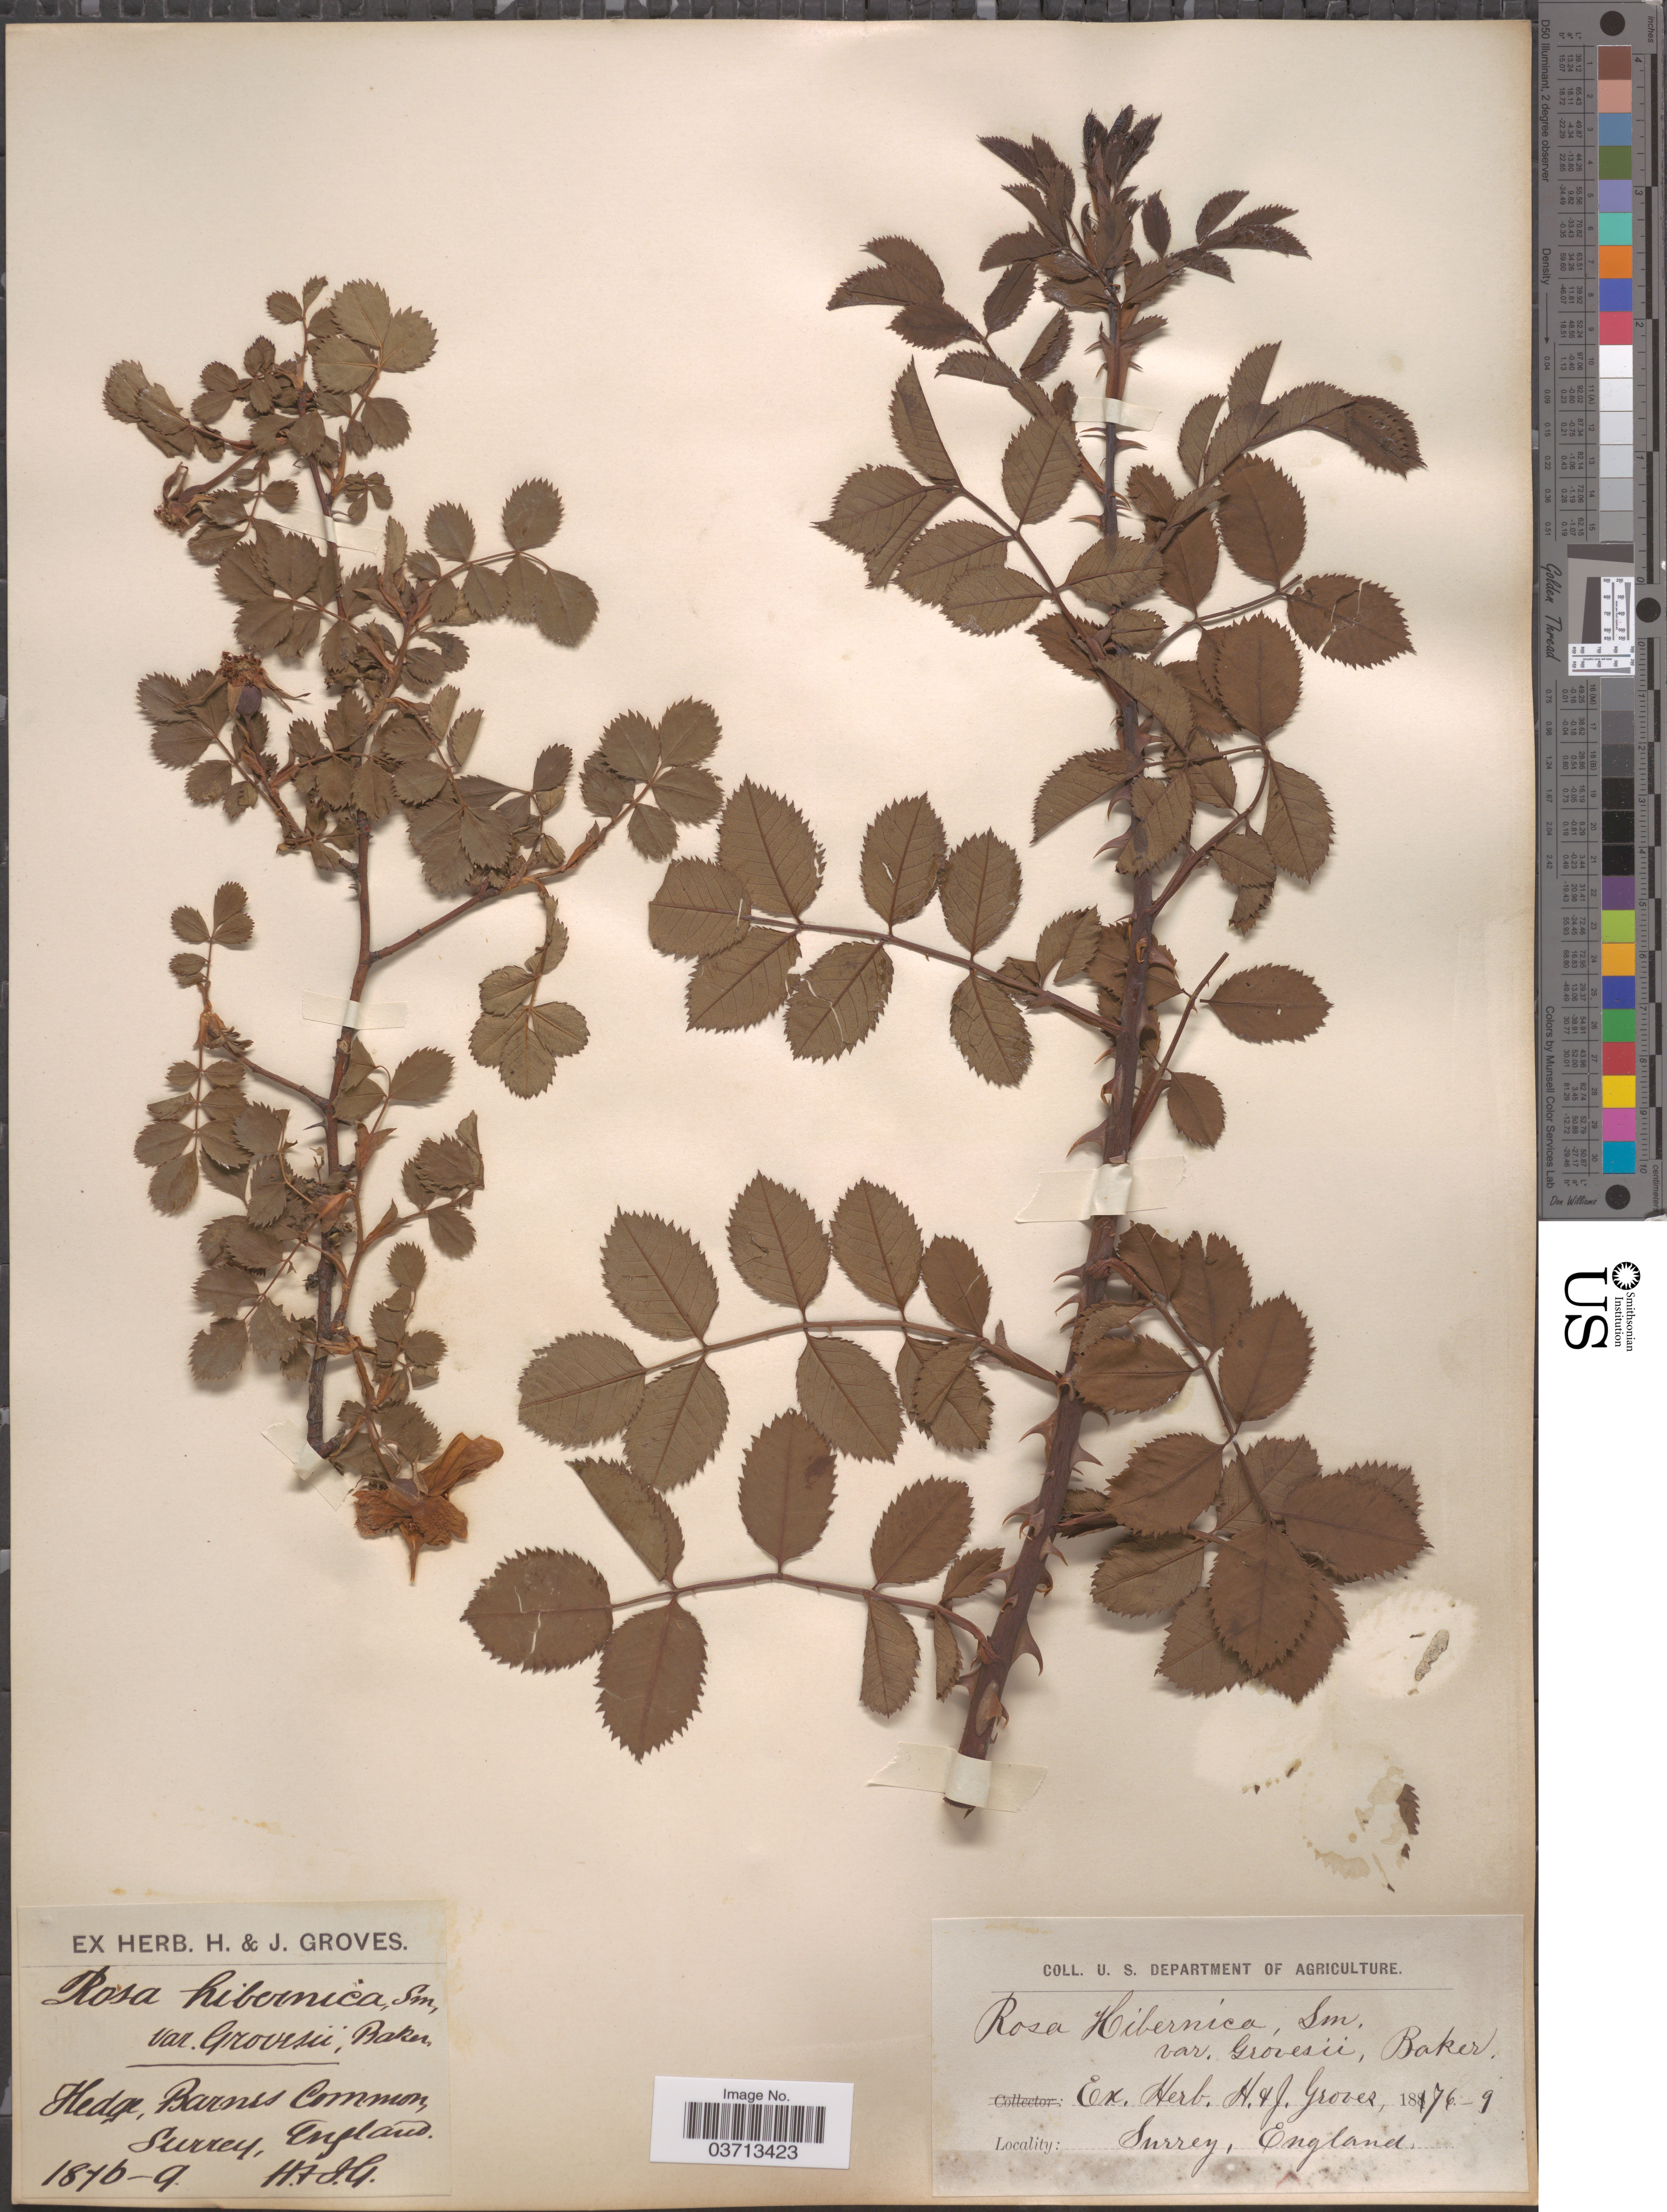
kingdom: Plantae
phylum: Tracheophyta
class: Magnoliopsida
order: Rosales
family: Rosaceae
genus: Rosa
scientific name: Rosa hibernica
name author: Sm.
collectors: H. Groves & J. Groves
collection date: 1876-09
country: United Kingdom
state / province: England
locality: Hedge, Barnes Common, Surrey.